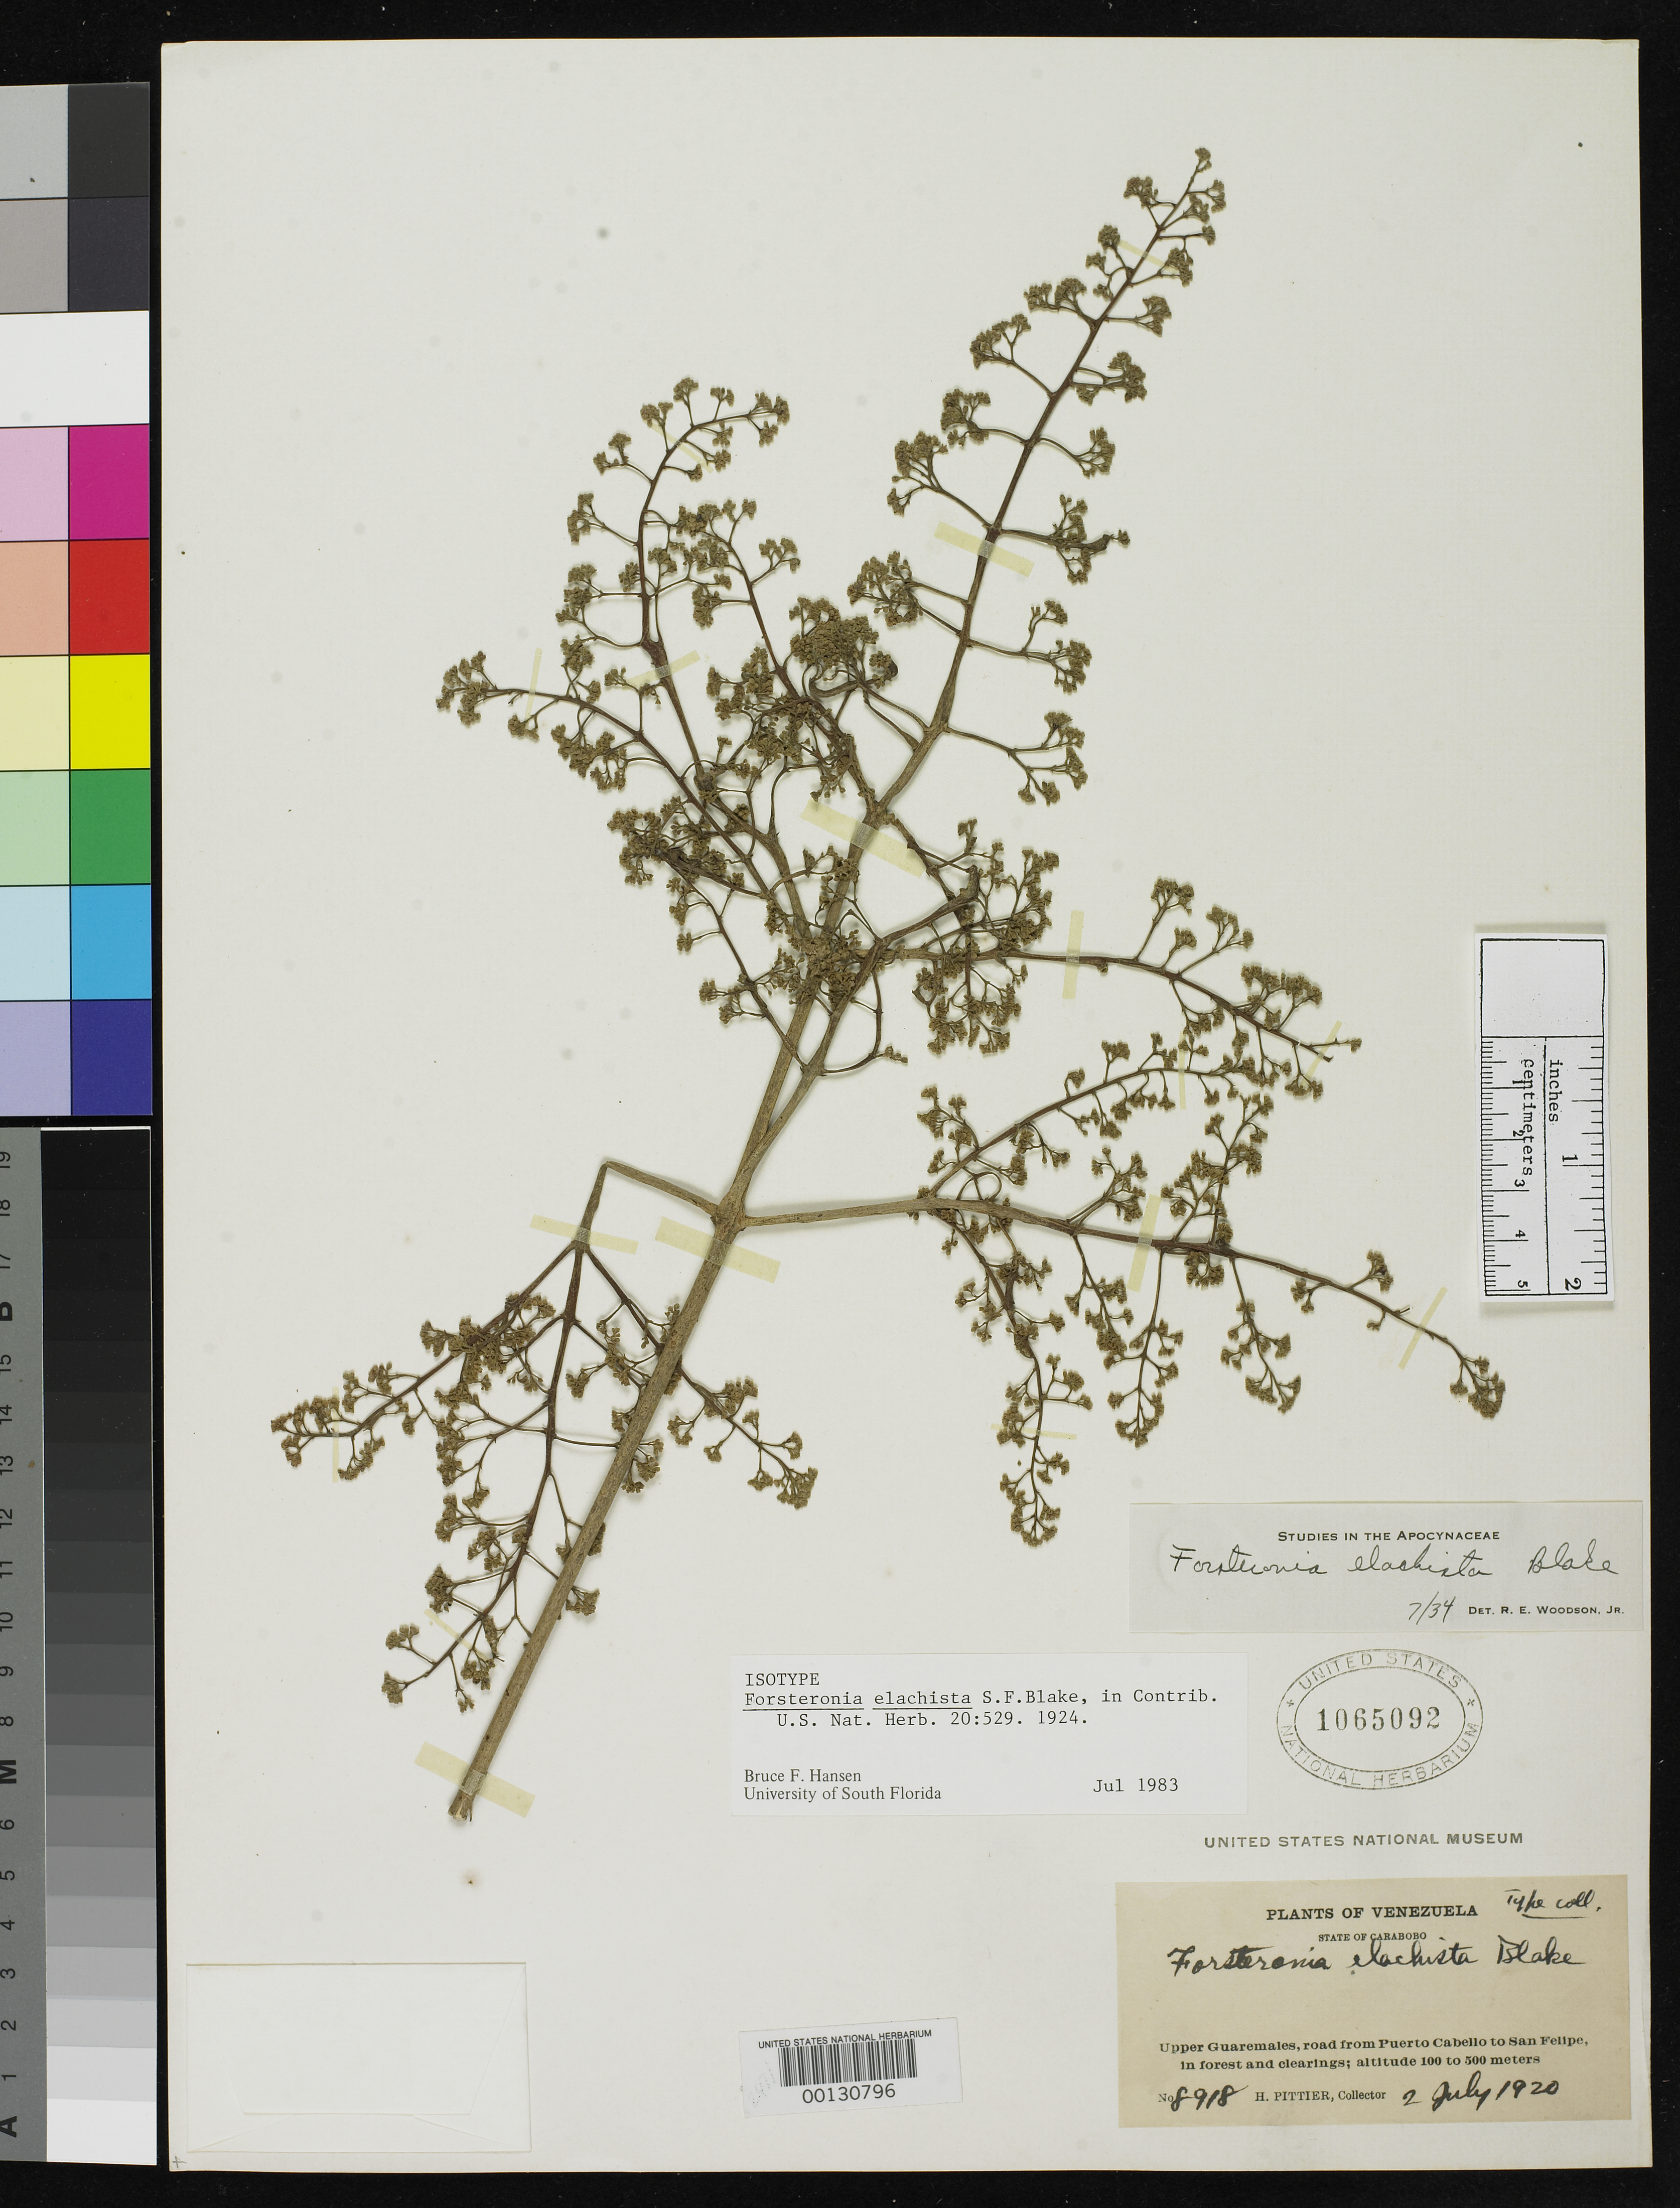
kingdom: Plantae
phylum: Tracheophyta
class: Magnoliopsida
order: Gentianales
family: Apocynaceae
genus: Forsteronia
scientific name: Forsteronia elachista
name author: S.F. Blake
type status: Isotype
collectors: H. F. Pittier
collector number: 8918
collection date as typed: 02 Jul 1920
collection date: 1920-07-02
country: Venezuela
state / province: Carabobo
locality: Guaremales, La Fortaleza, between Puerto Cabello and San Felipe.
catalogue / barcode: US 1065092